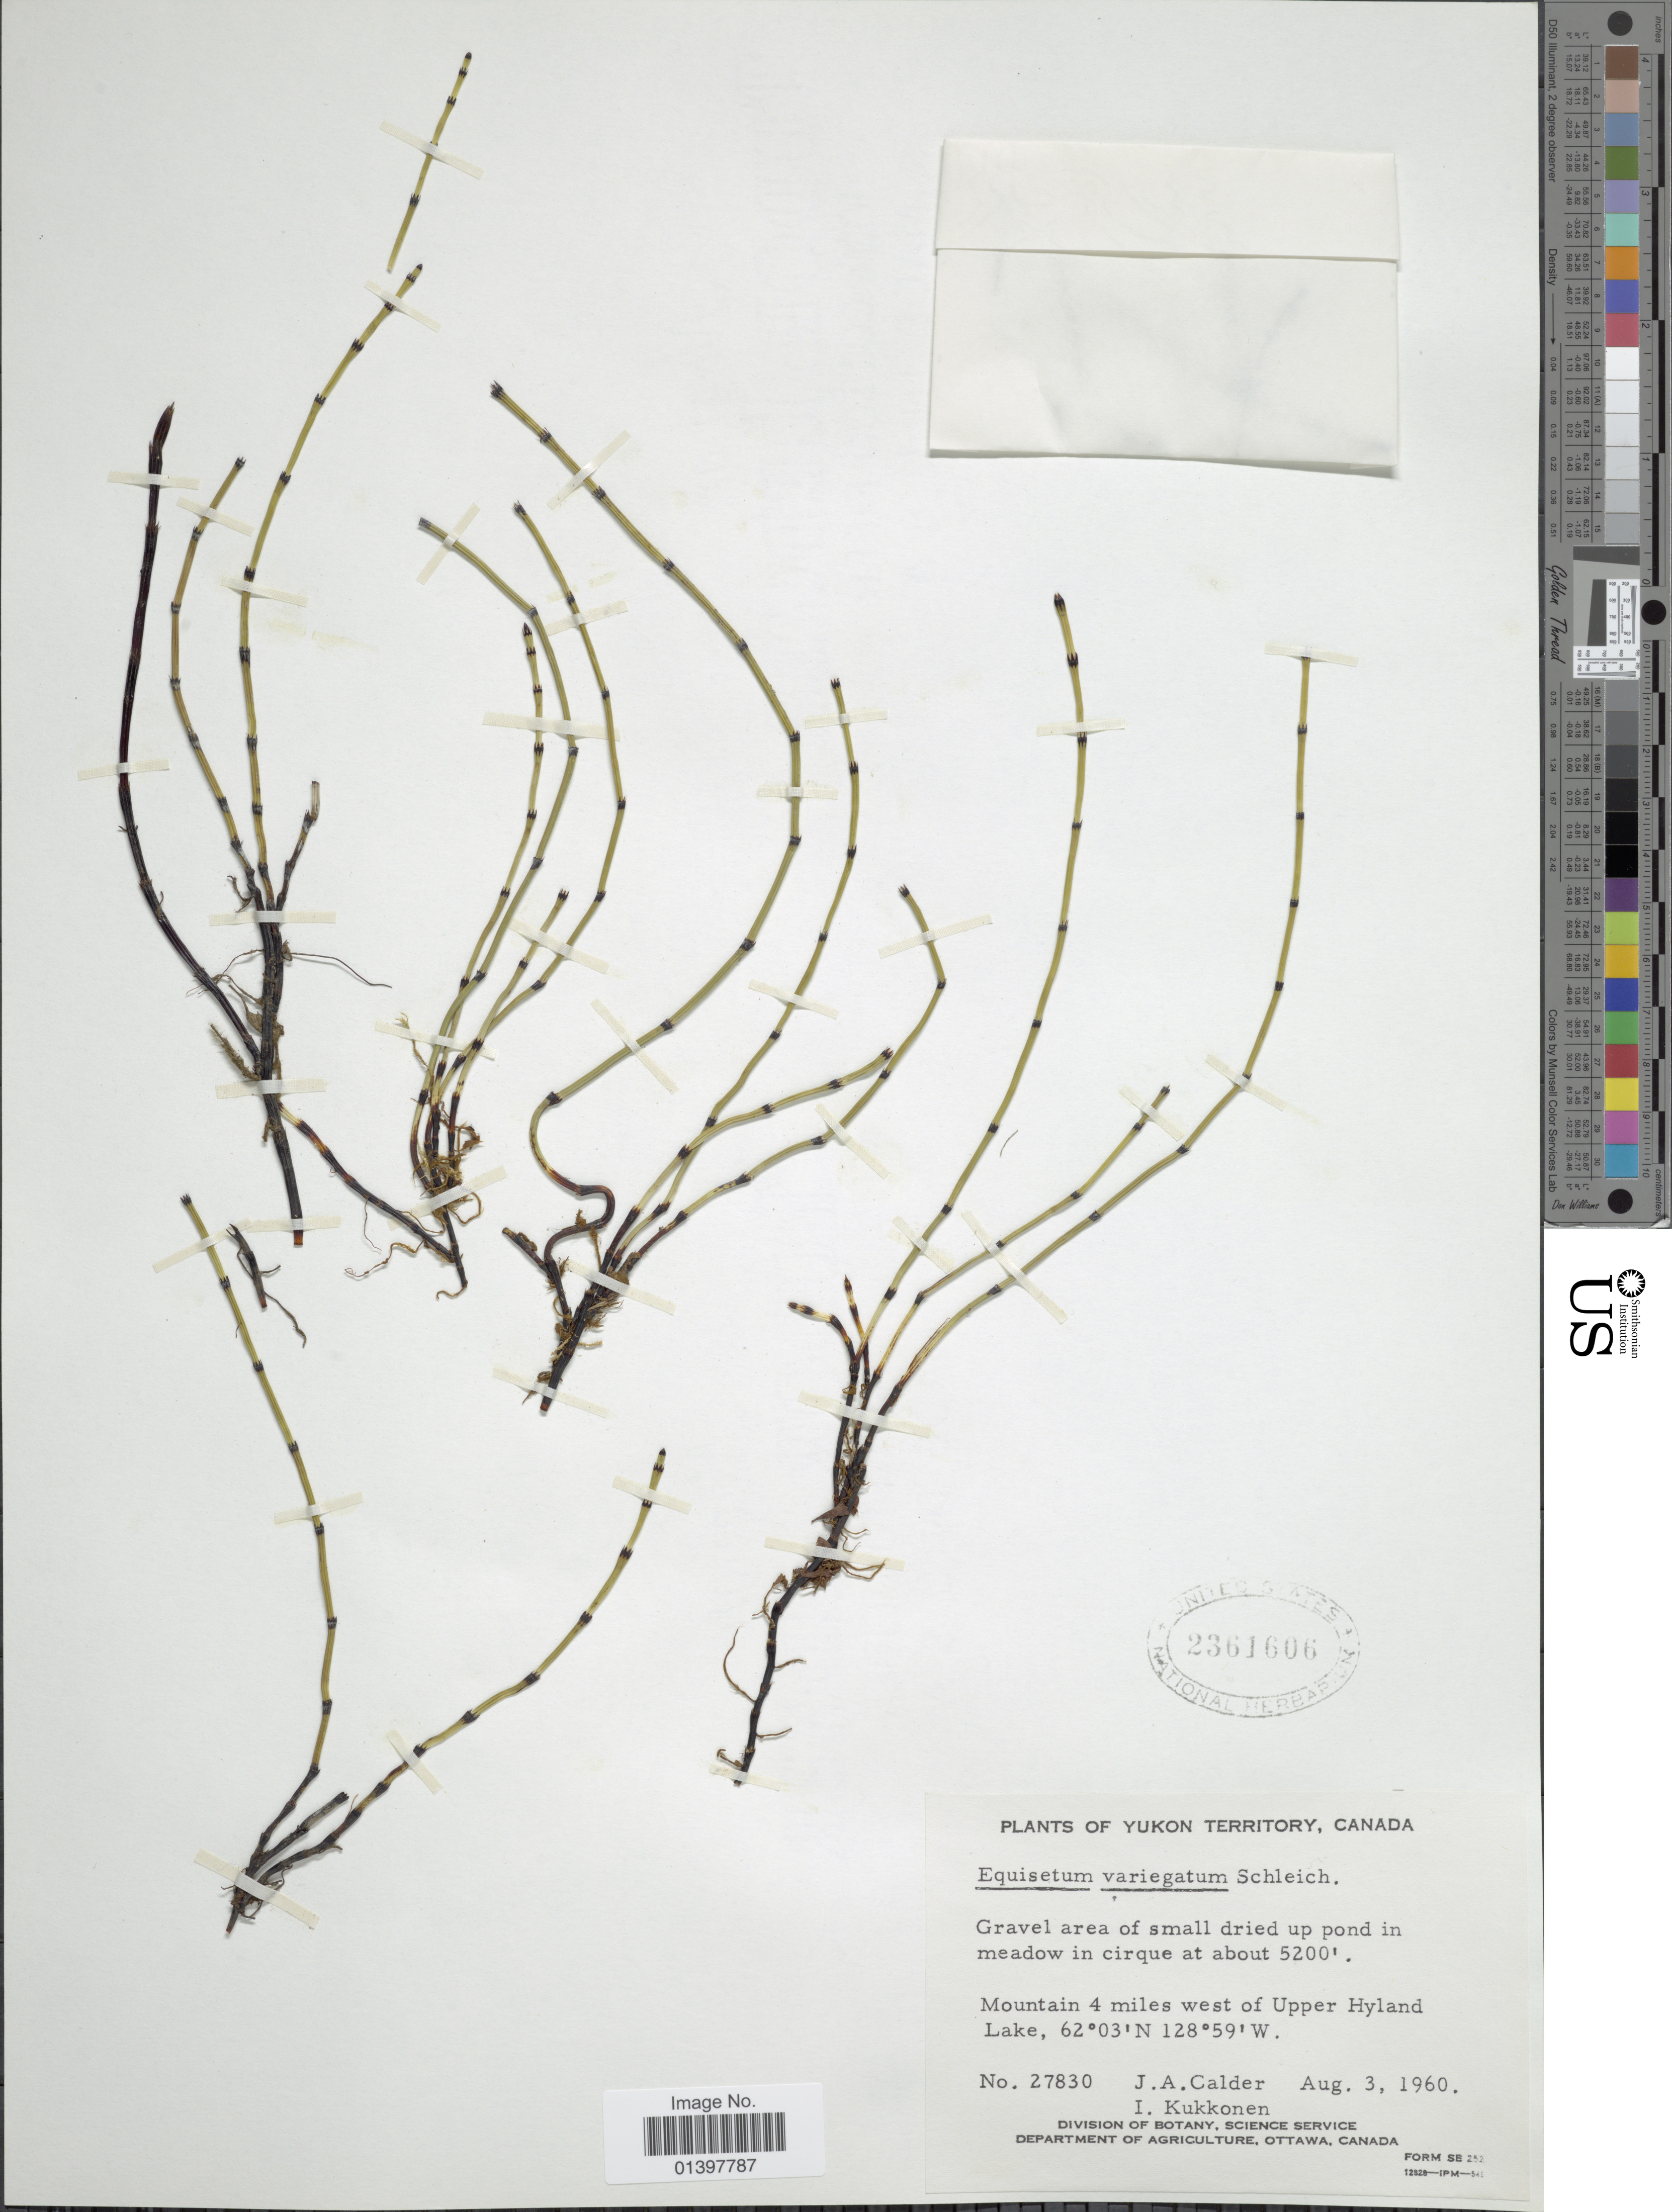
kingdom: Plantae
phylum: Tracheophyta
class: Polypodiopsida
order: Equisetales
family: Equisetaceae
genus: Equisetum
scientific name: Equisetum variegatum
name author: Schleich. ex F. Weber & D. Mohr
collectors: J. A. Calder & I. Kukkonen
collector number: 27830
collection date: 1960-08-03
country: Canada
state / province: Yukon Territory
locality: Gravel area of small dried op pond in meadow in cirque, Mountain 4miles west of Upper Hyland Land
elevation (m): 1585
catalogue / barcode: US 2361606